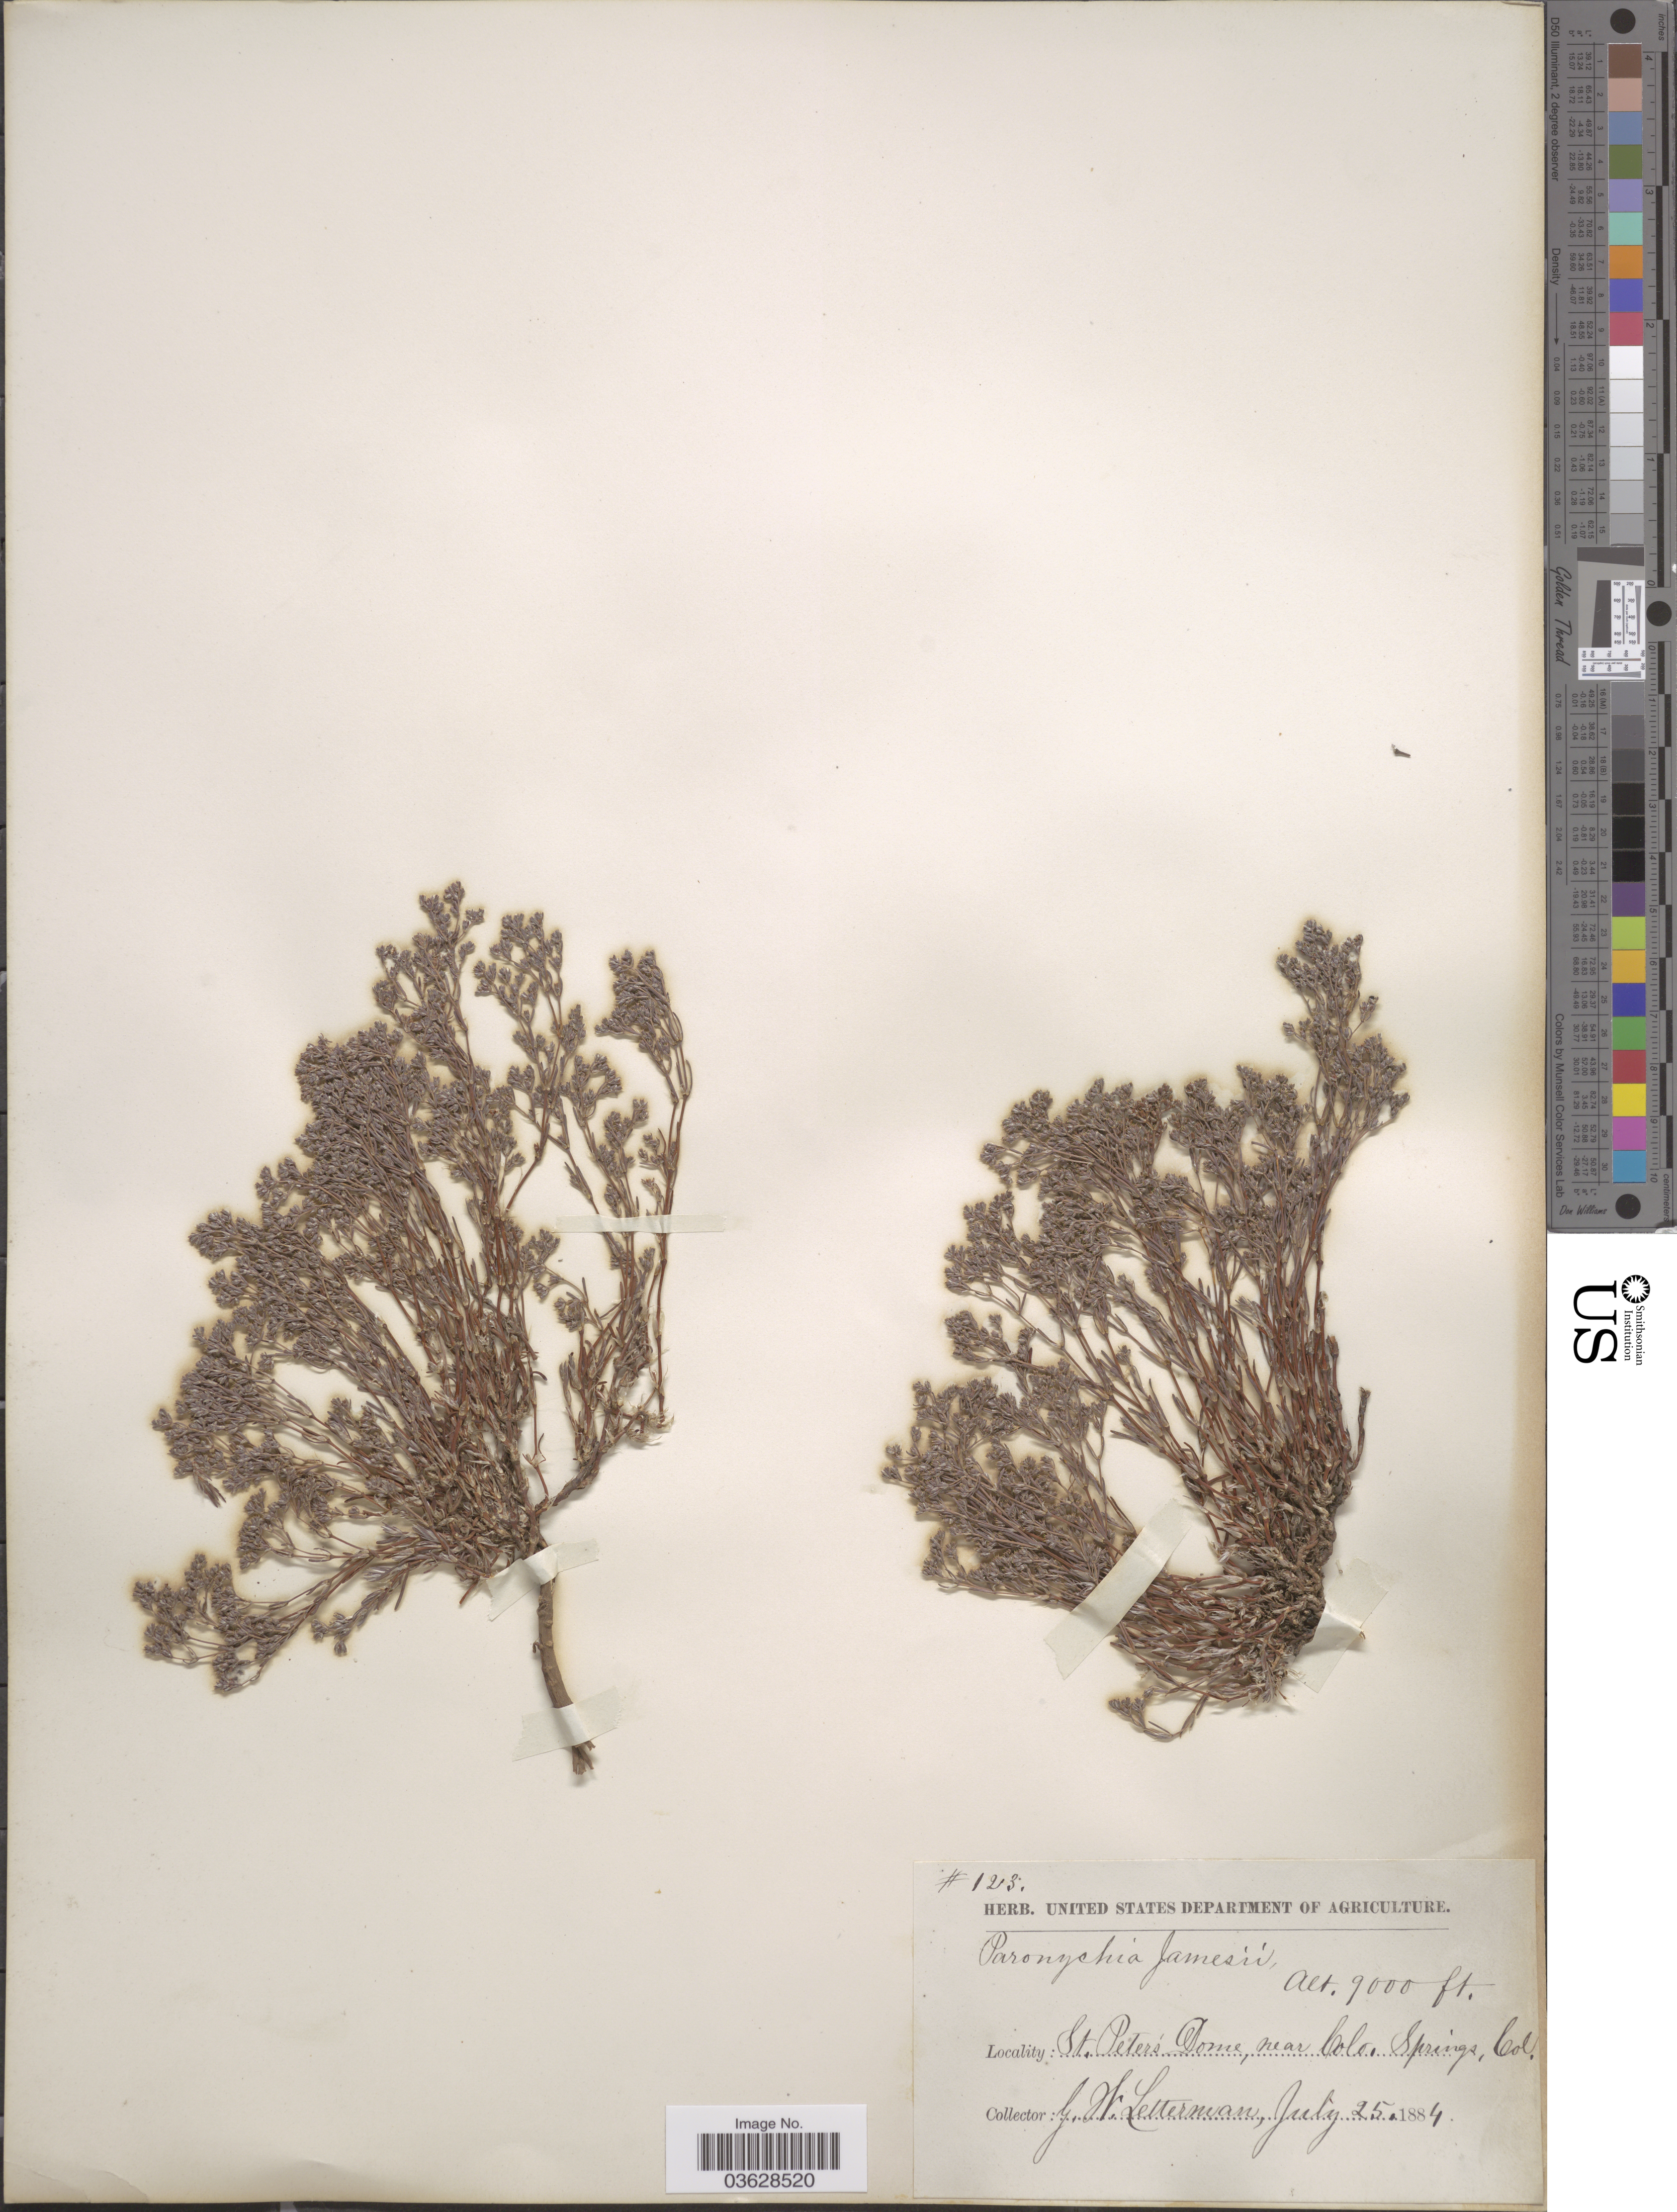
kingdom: Plantae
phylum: Tracheophyta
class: Magnoliopsida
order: Caryophyllales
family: Caryophyllaceae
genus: Paronychia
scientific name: Paronychia jamesii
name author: Torr. & A. Gray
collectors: G. W. Letterman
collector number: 123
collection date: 1884-07-25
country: United States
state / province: Colorado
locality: St. Peter's Dome, near Colo. Springs.